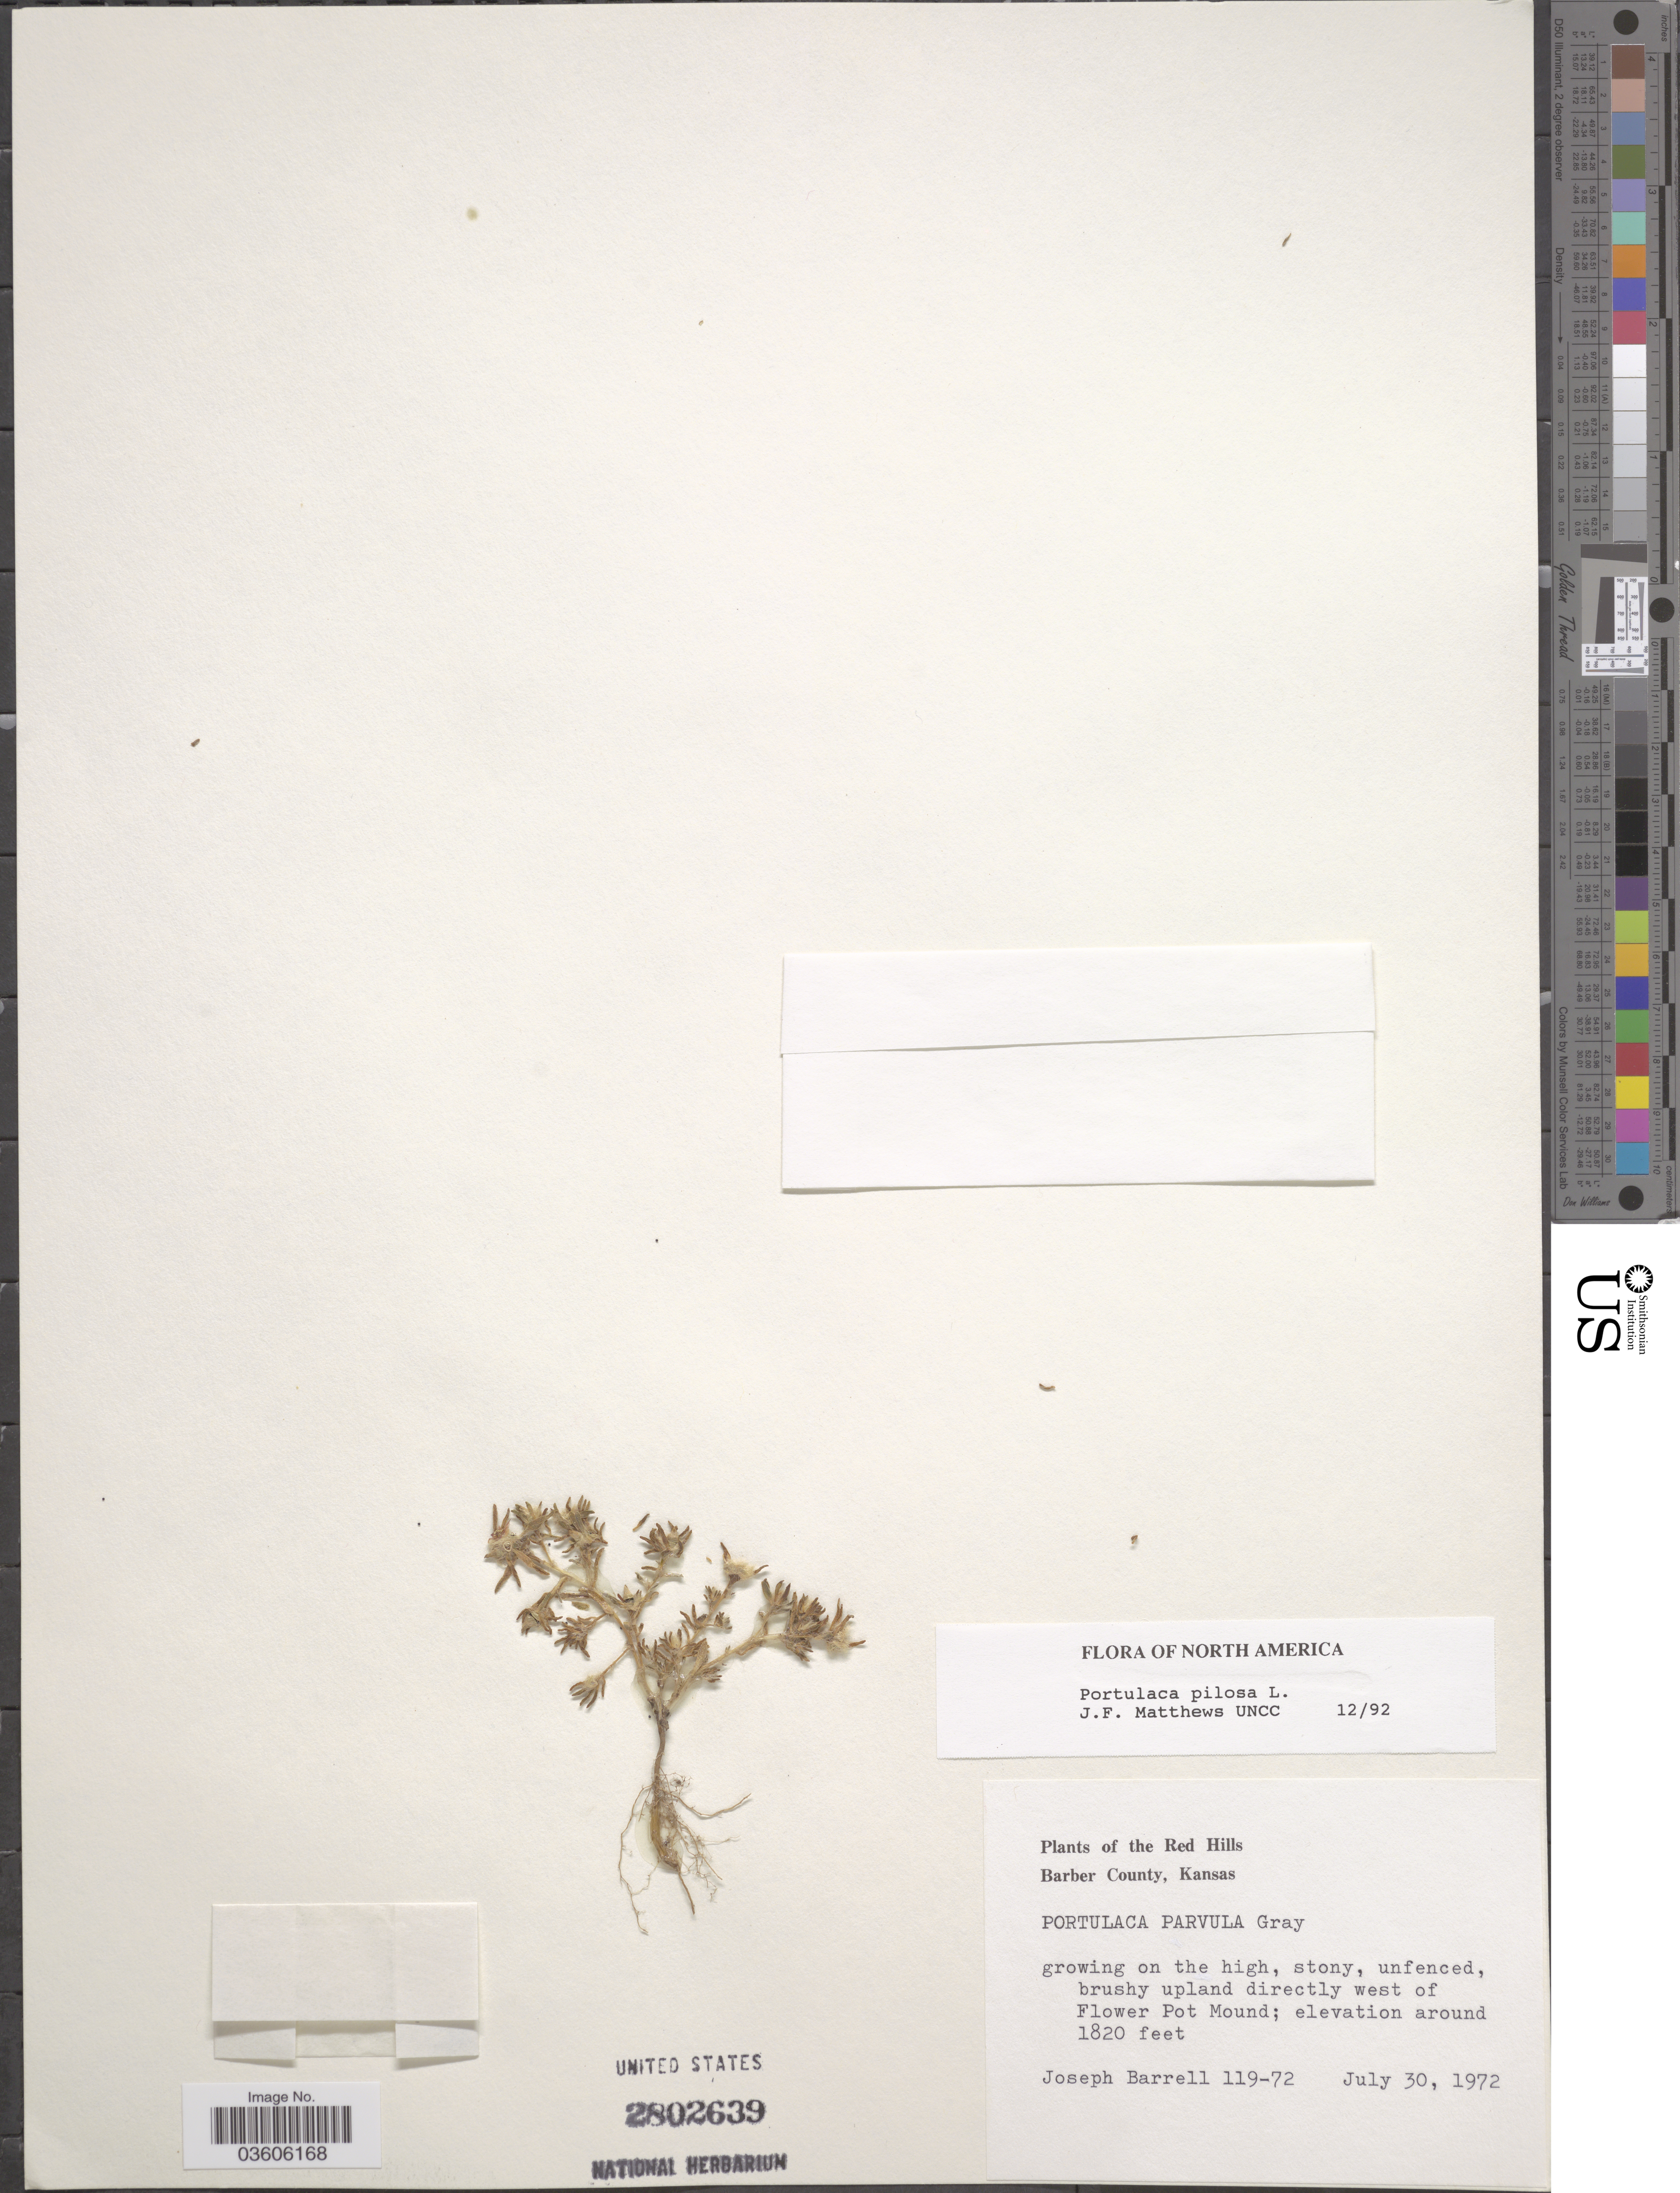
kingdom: Plantae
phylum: Tracheophyta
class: Magnoliopsida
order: Caryophyllales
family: Portulacaceae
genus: Portulaca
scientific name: Portulaca pilosa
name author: L.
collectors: J. Barrell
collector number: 119-72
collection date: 1972-07-30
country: United States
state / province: Kansas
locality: The Red HIlls. Barber County. Upland directly west of Flower Pot Mound.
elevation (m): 555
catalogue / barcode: US 2802639